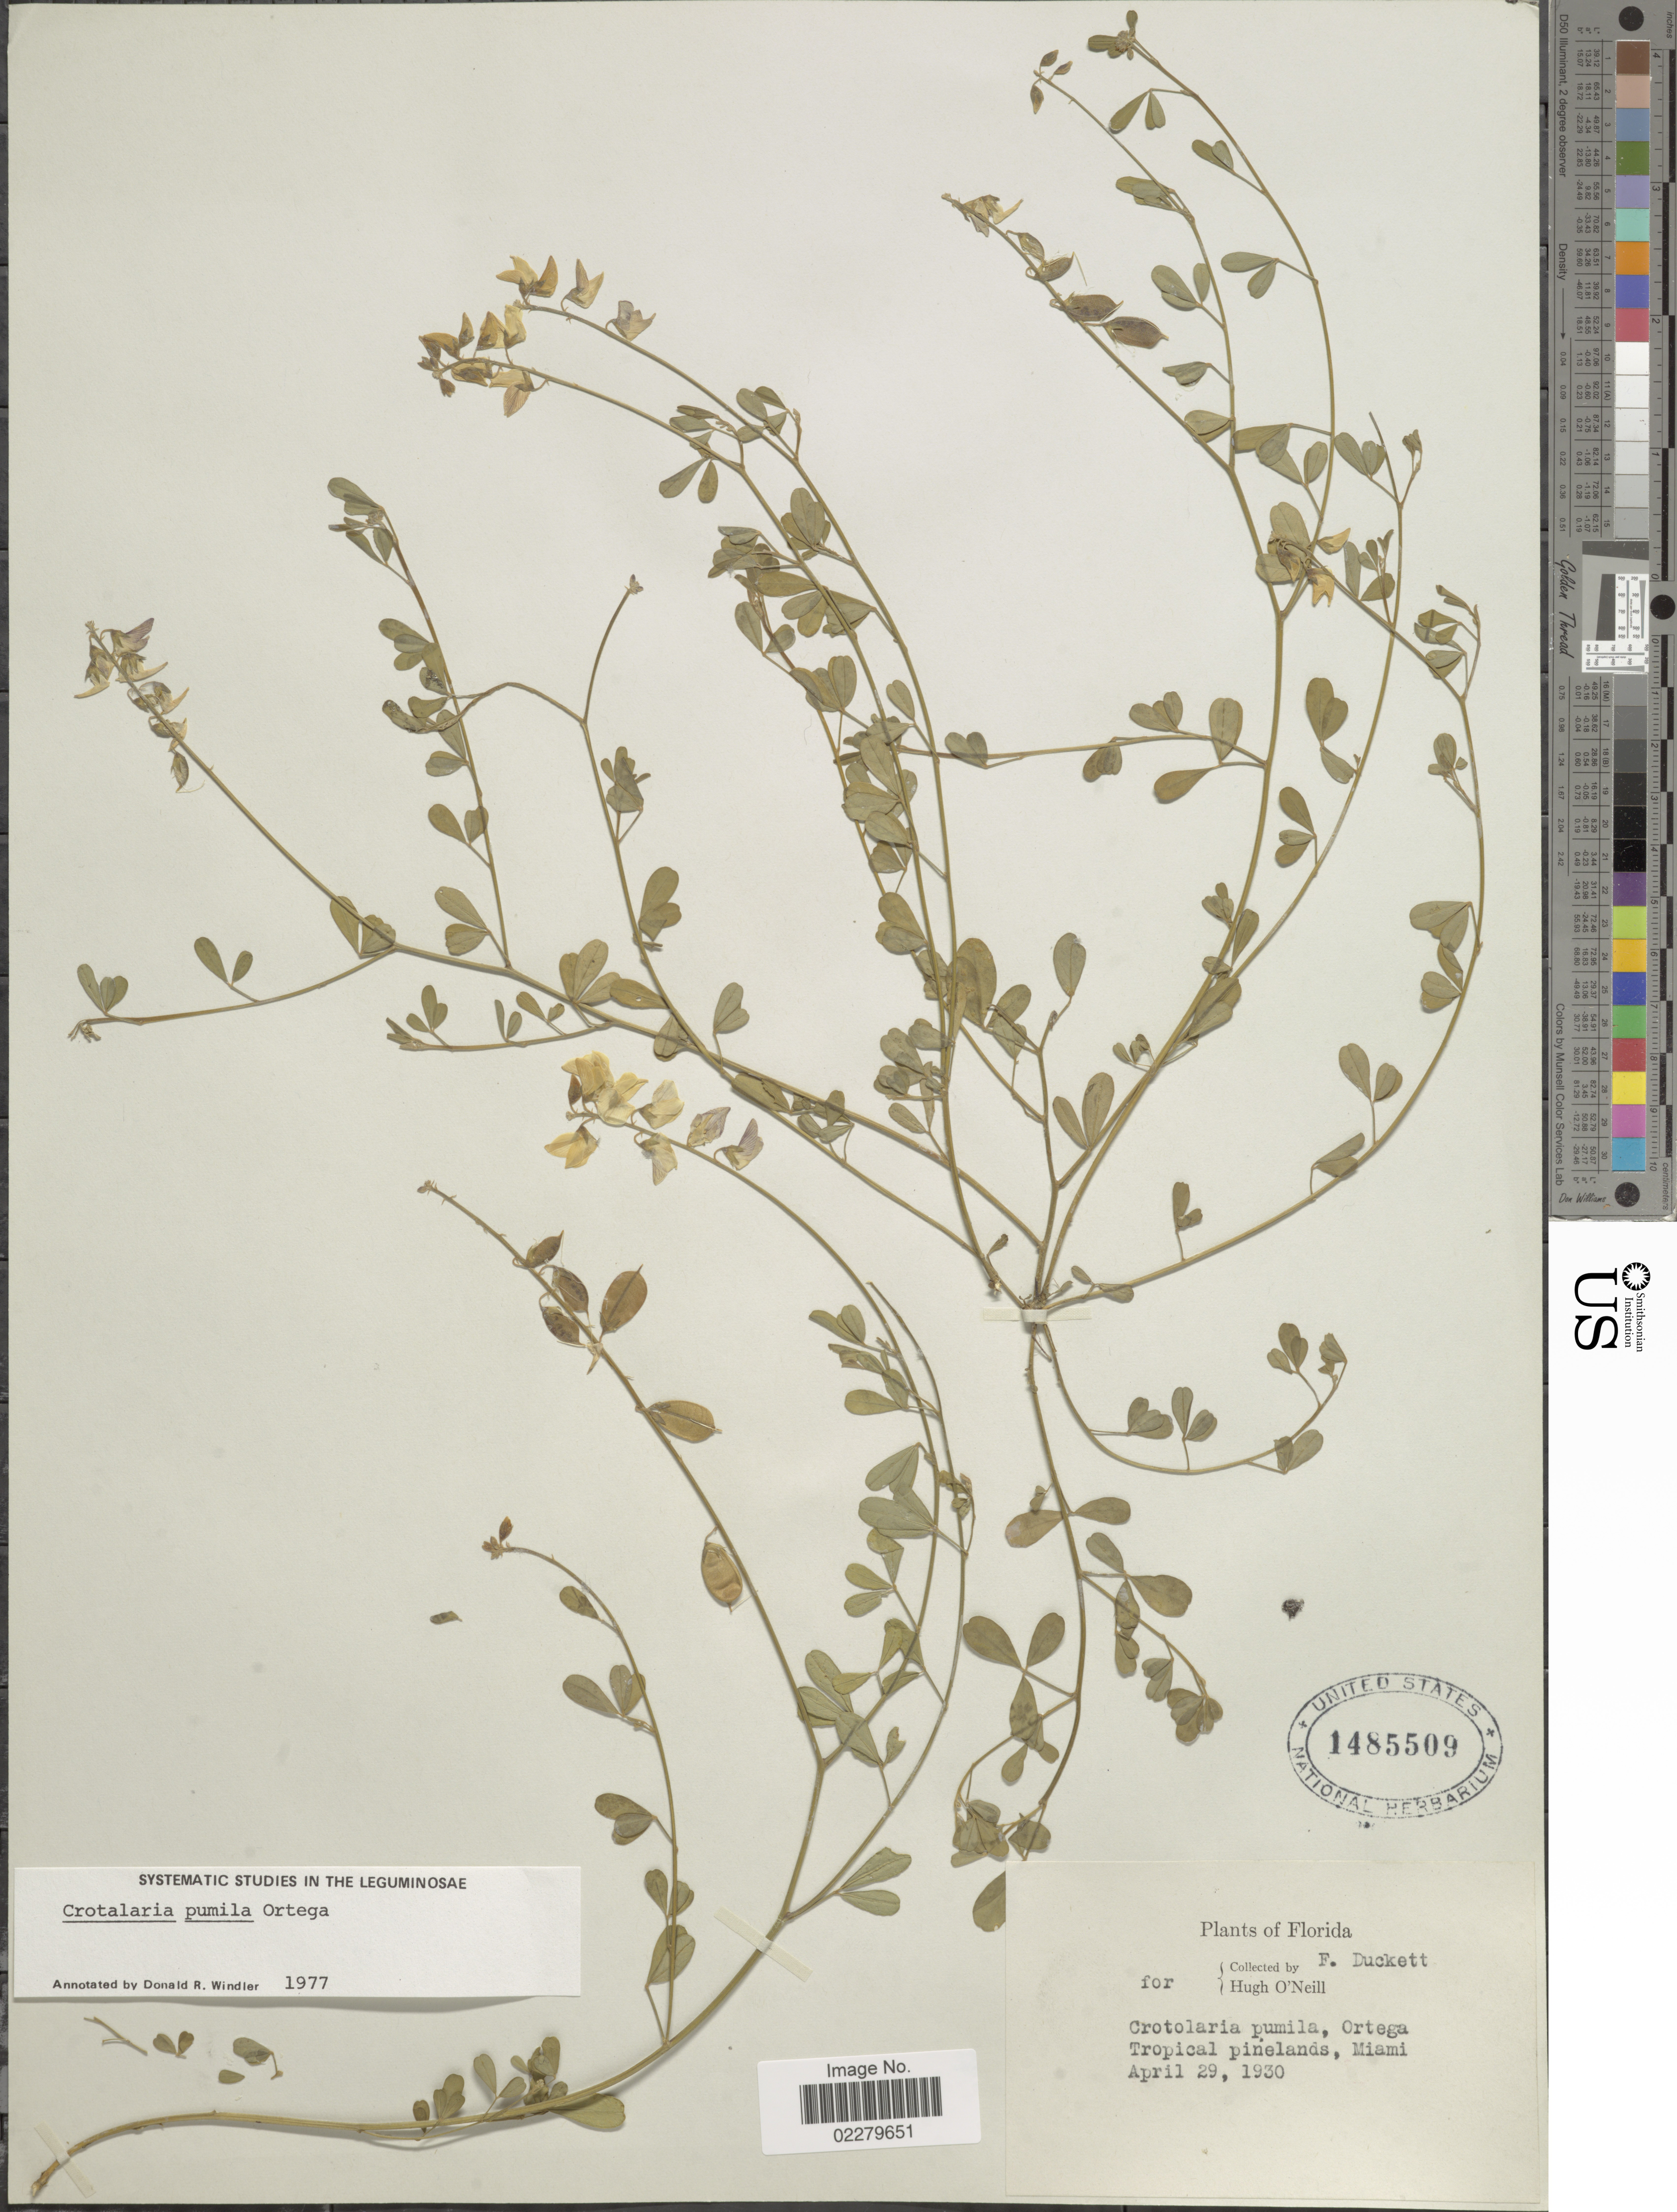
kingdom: Plantae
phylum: Tracheophyta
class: Magnoliopsida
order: Fabales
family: Fabaceae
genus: Crotalaria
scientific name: Crotalaria pumila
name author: Ortega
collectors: H. O'Neill & F. Duckett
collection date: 1930-04-29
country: United States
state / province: Florida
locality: Ortega Tropical pinelands, Miami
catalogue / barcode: US 1485509